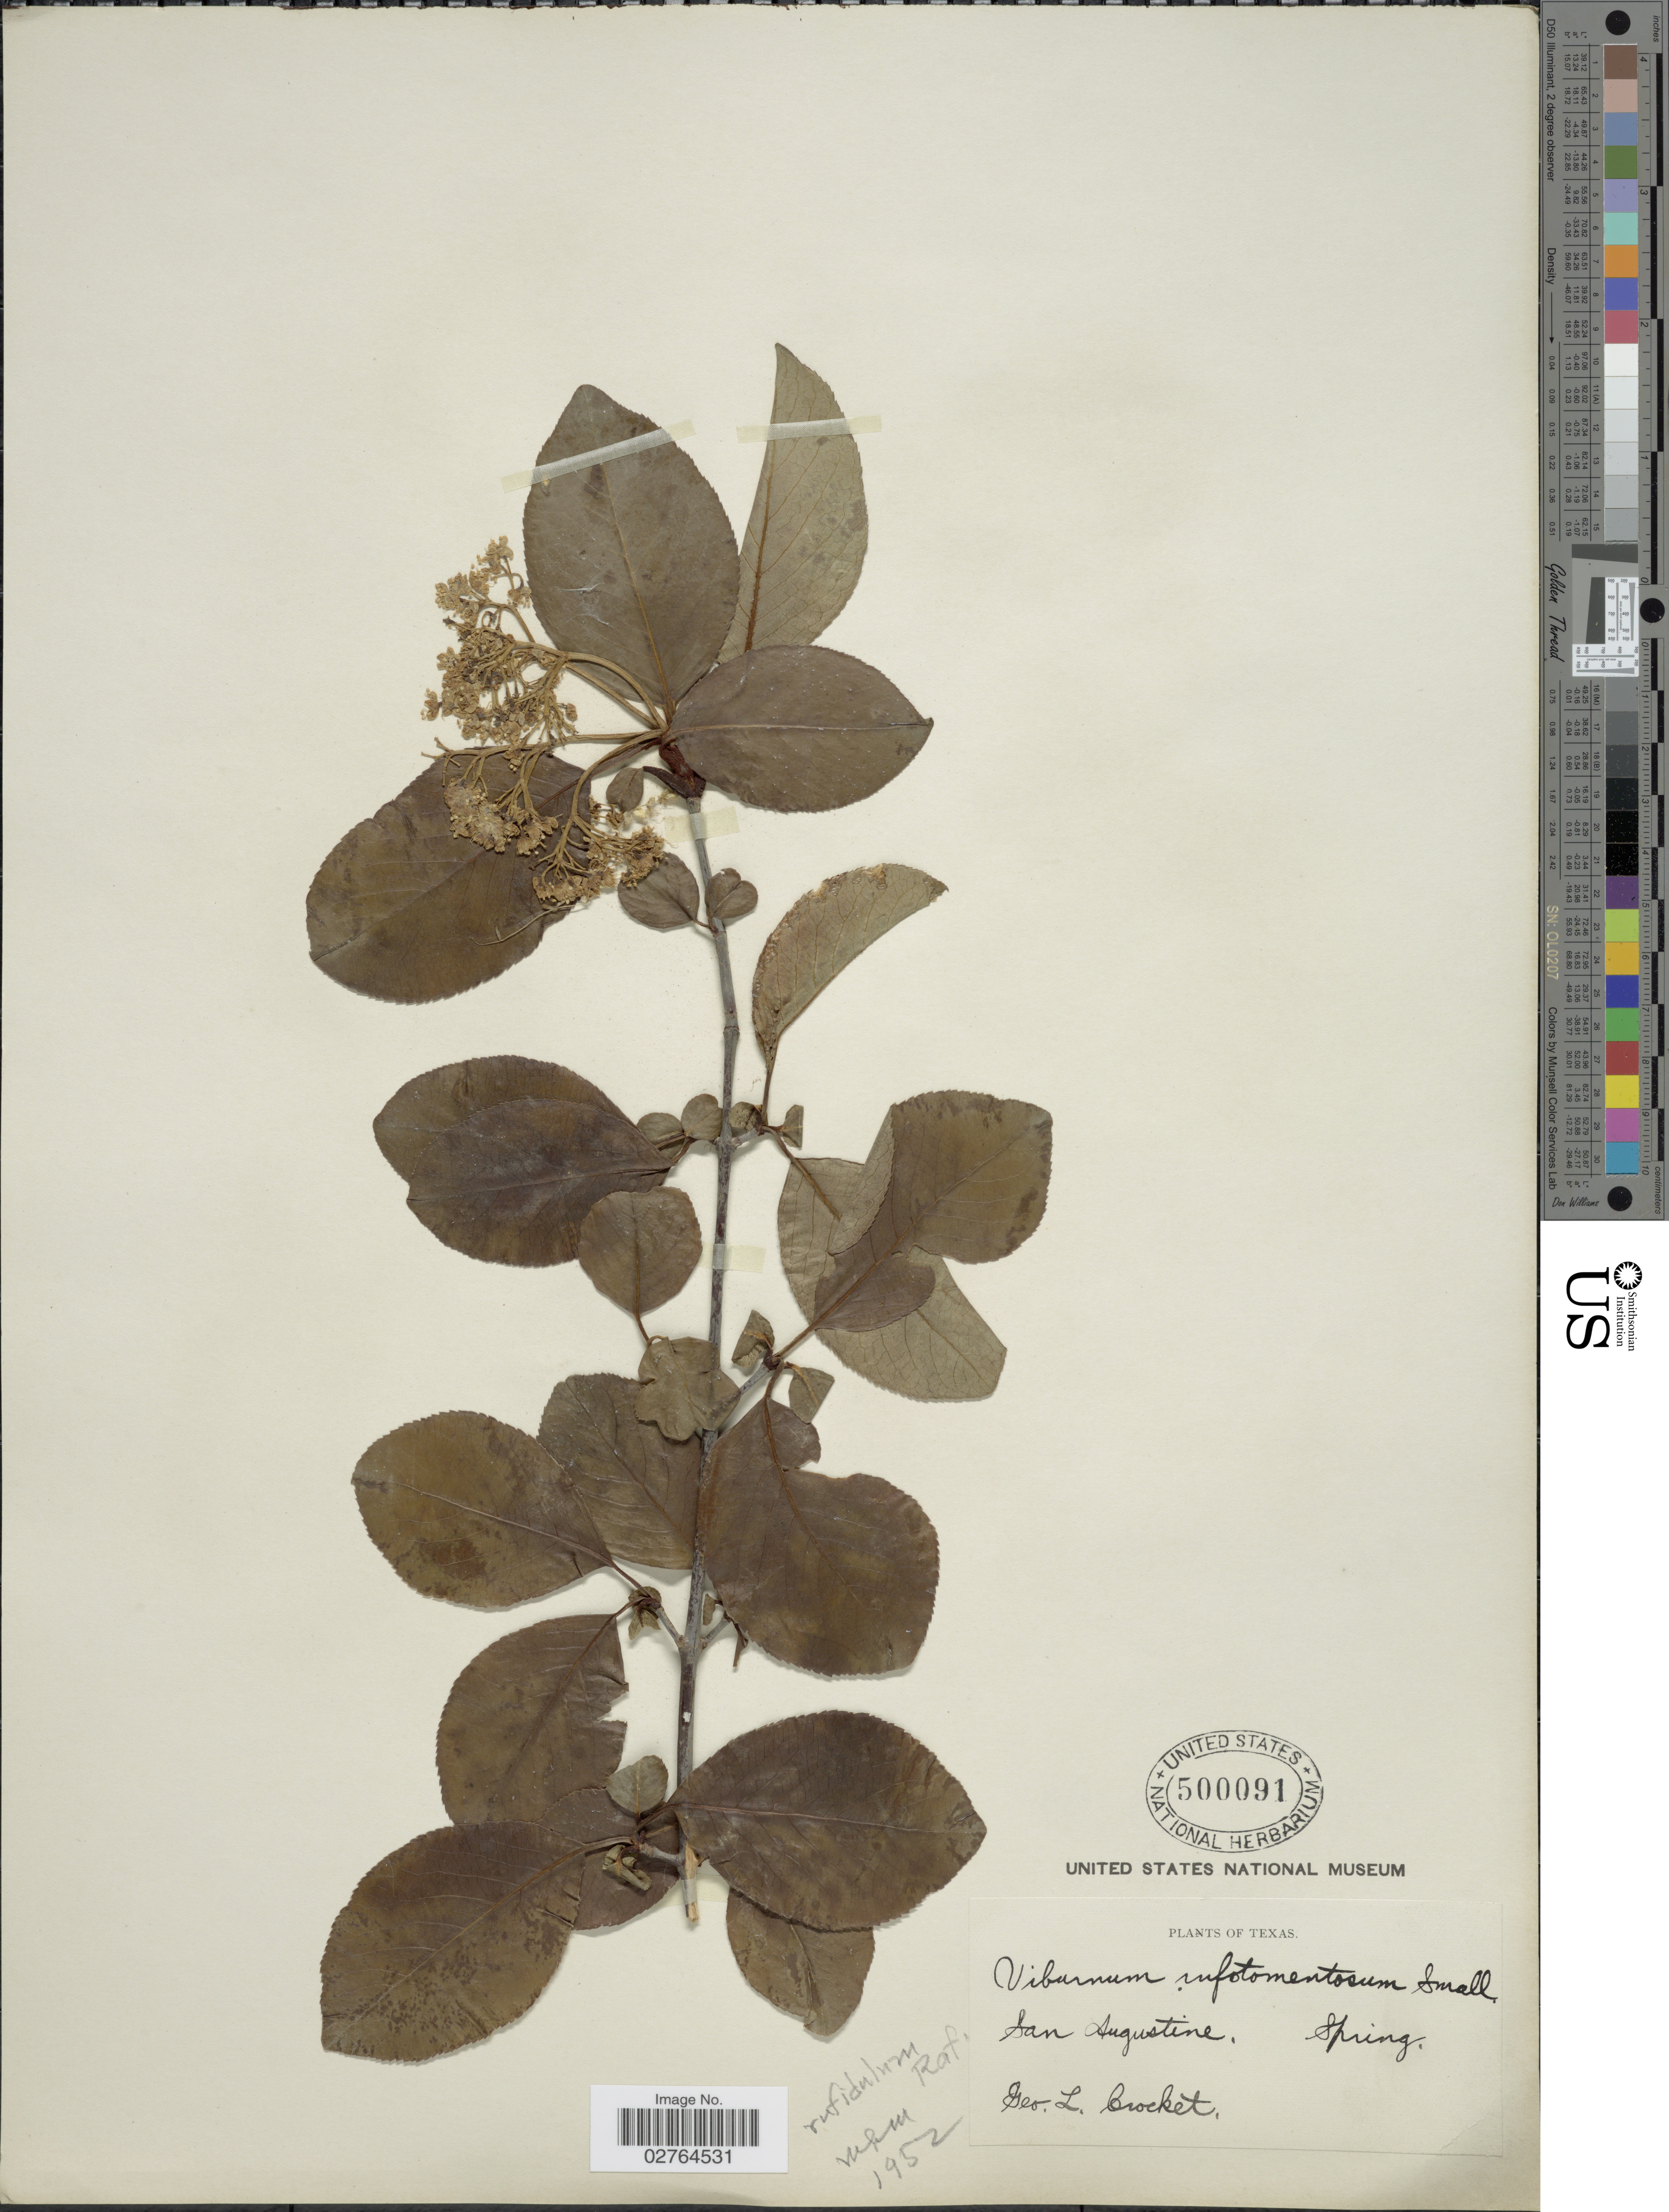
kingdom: Plantae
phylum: Tracheophyta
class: Magnoliopsida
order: Dipsacales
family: Viburnaceae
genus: Viburnum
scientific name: Viburnum rufidulum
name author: Raf.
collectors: G. Crocket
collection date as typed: Spring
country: United States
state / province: Texas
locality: San Augustine.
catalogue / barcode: US 500091